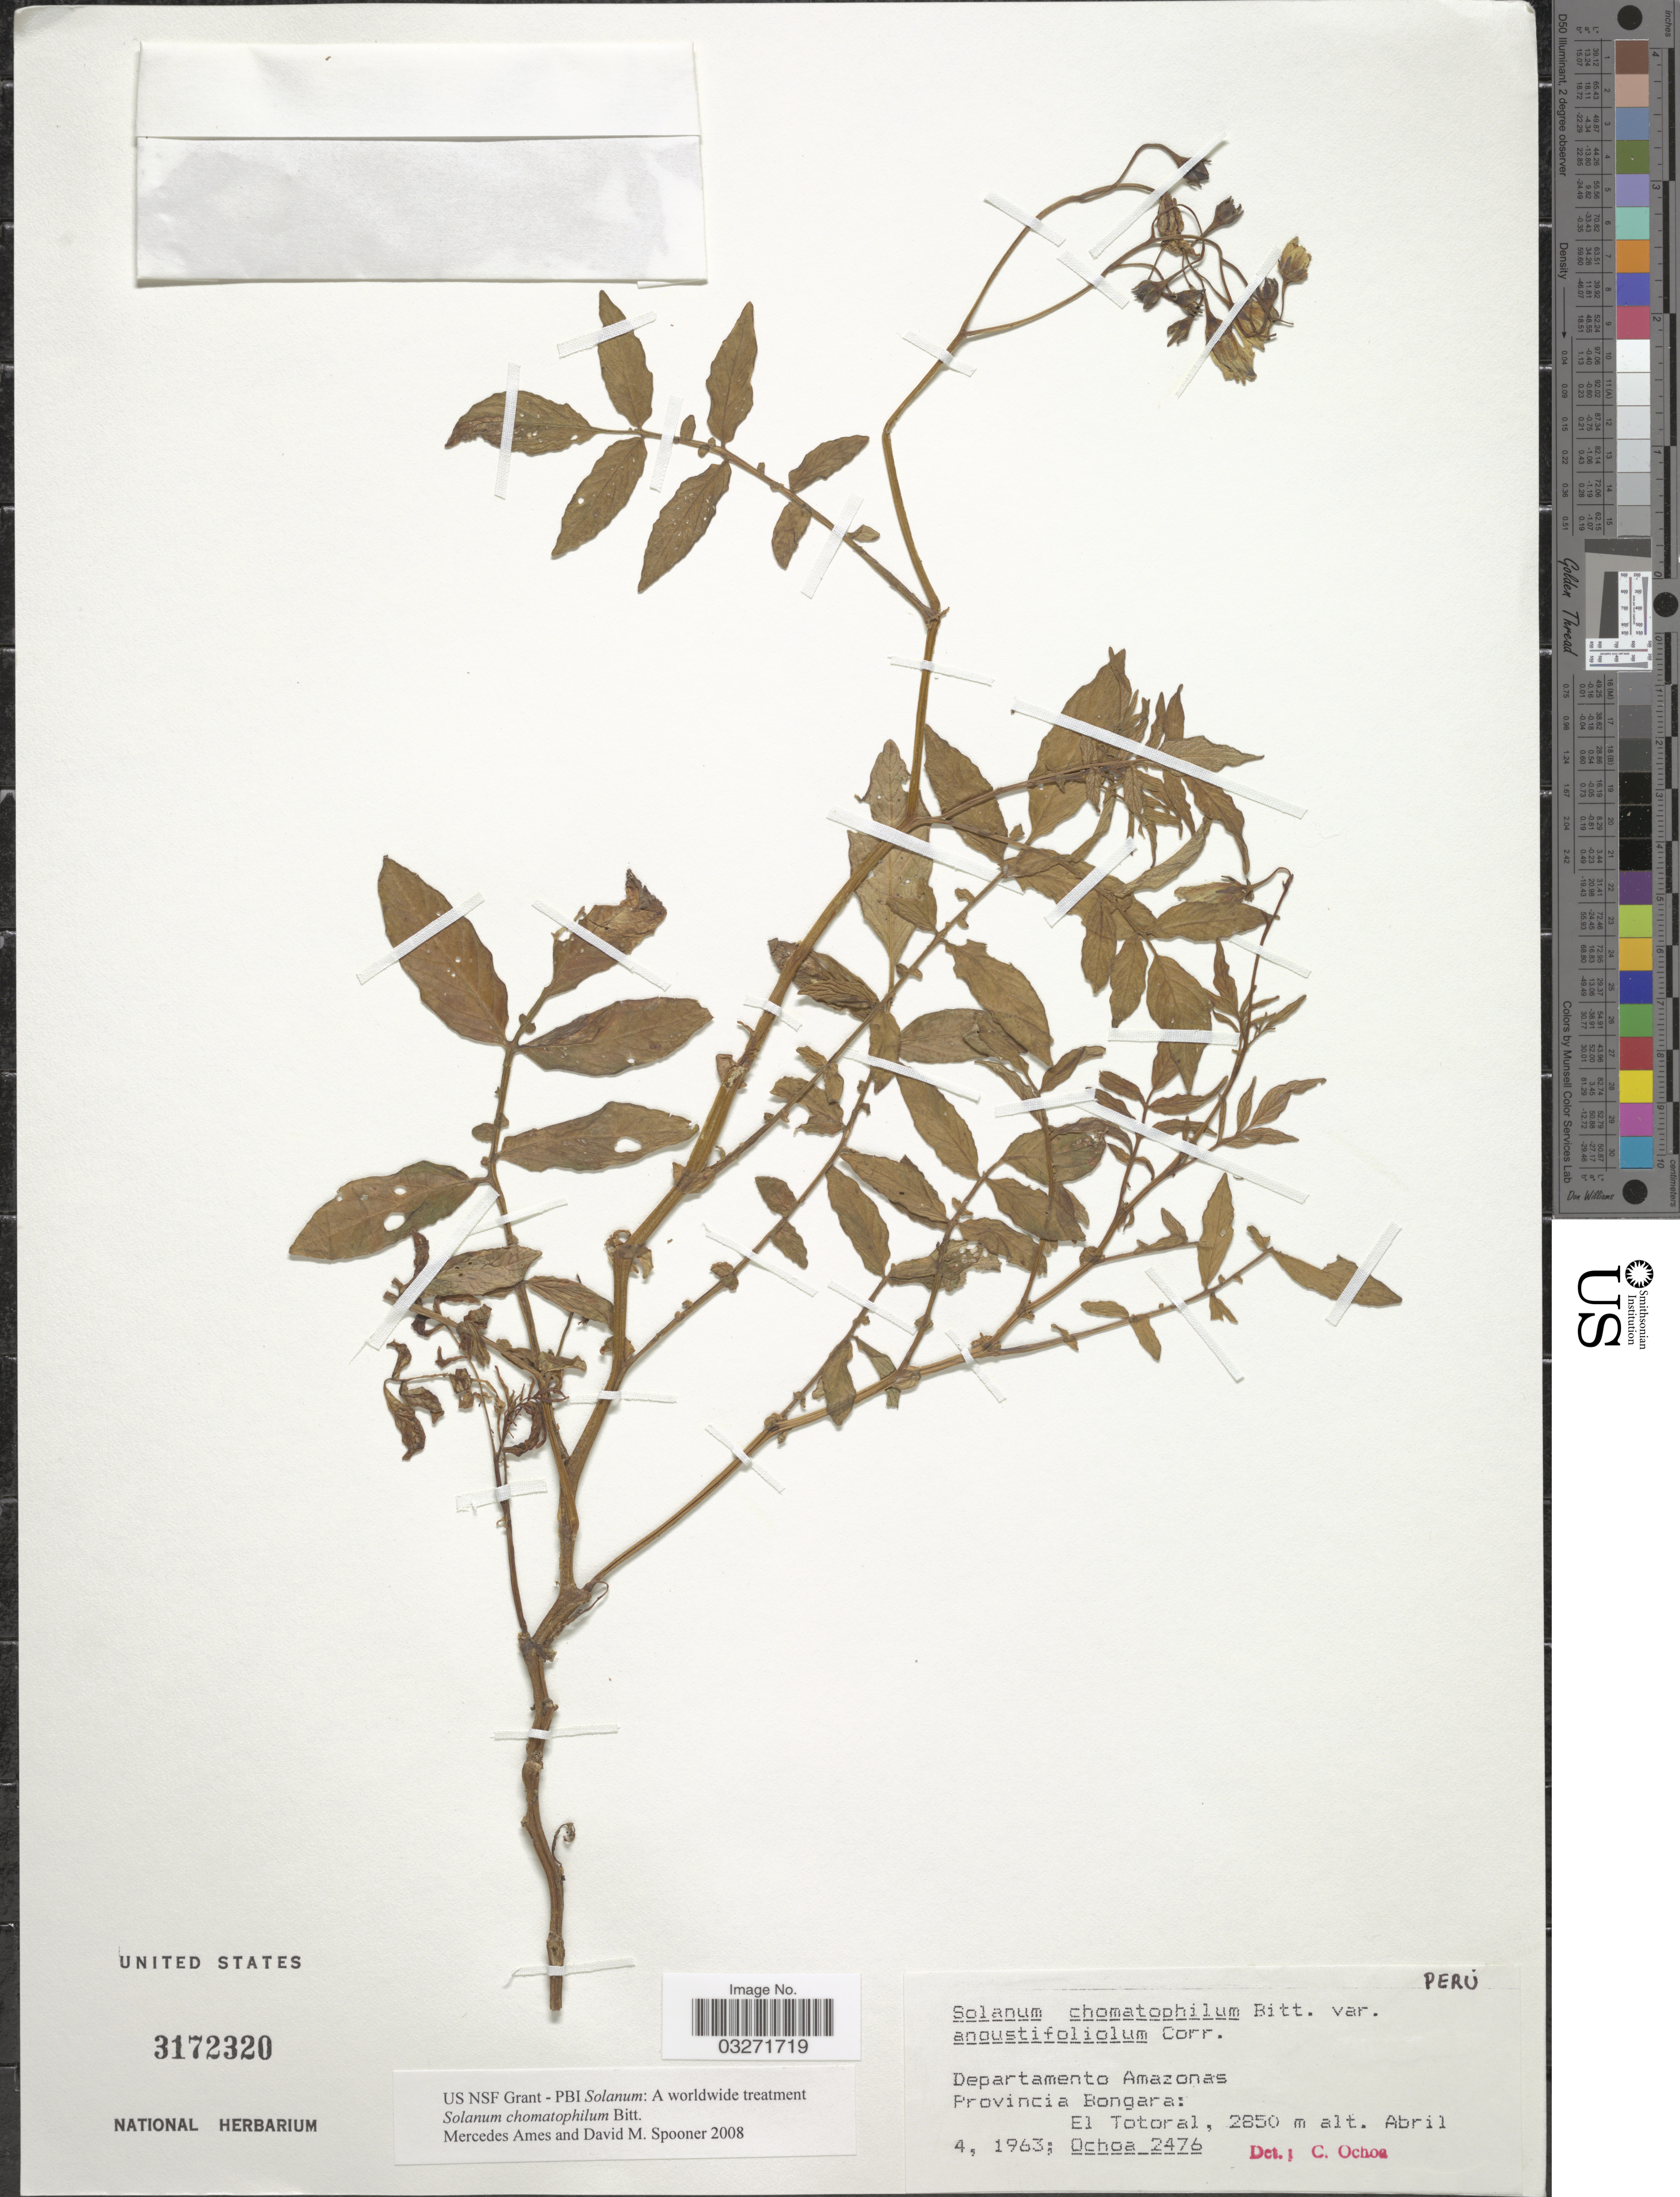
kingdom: Plantae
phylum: Tracheophyta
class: Magnoliopsida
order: Solanales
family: Solanaceae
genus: Solanum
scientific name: Solanum chomatophilum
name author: Bitter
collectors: -. Ochoa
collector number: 2476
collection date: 1963-04-04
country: Peru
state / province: Amazonas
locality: Departamento Amazonas. Provincia Bongara: El Totoral.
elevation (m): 2850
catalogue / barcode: US 3172320